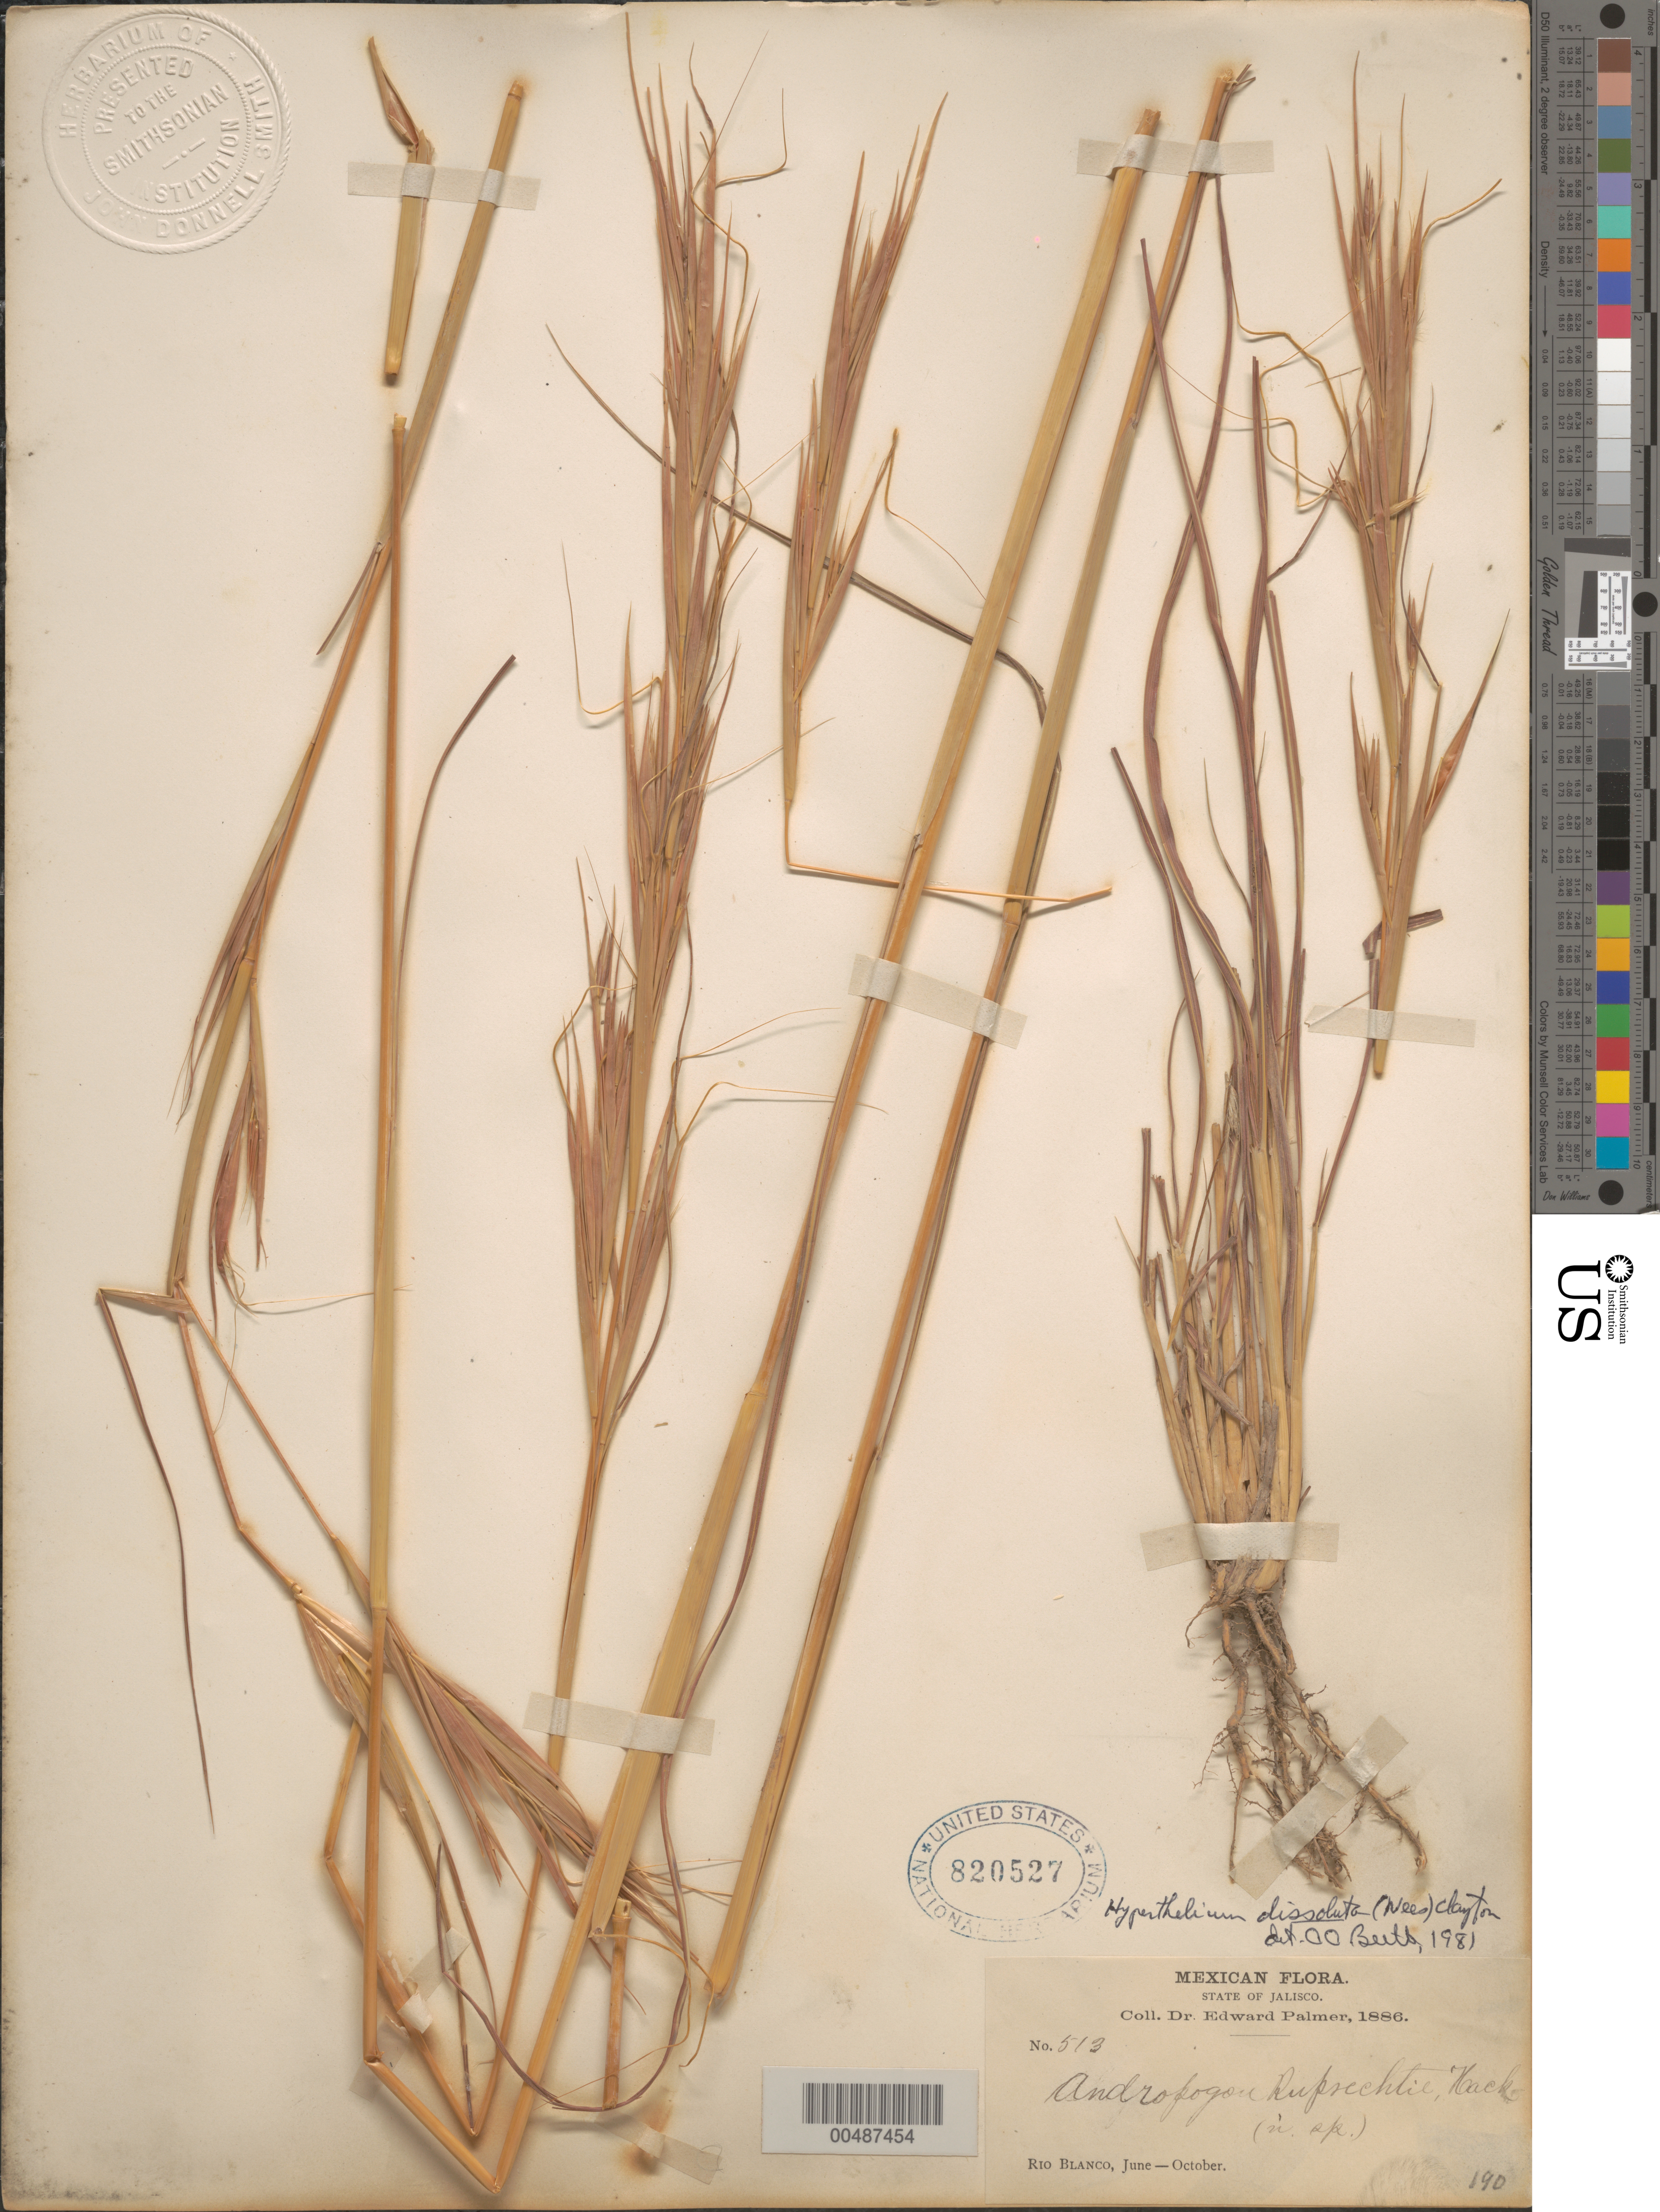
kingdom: Plantae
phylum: Tracheophyta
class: Liliopsida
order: Poales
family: Poaceae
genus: Hyperthelia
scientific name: Hyperthelia dissoluta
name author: (Nees ex Steud.) Clayton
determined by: Beetle, Alan A.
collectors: E. Palmer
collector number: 513/190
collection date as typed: Jun 1886 to Oct 1886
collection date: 1886-06/1886-10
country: Mexico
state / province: Jalisco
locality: Rio Blanco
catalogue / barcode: US 820527